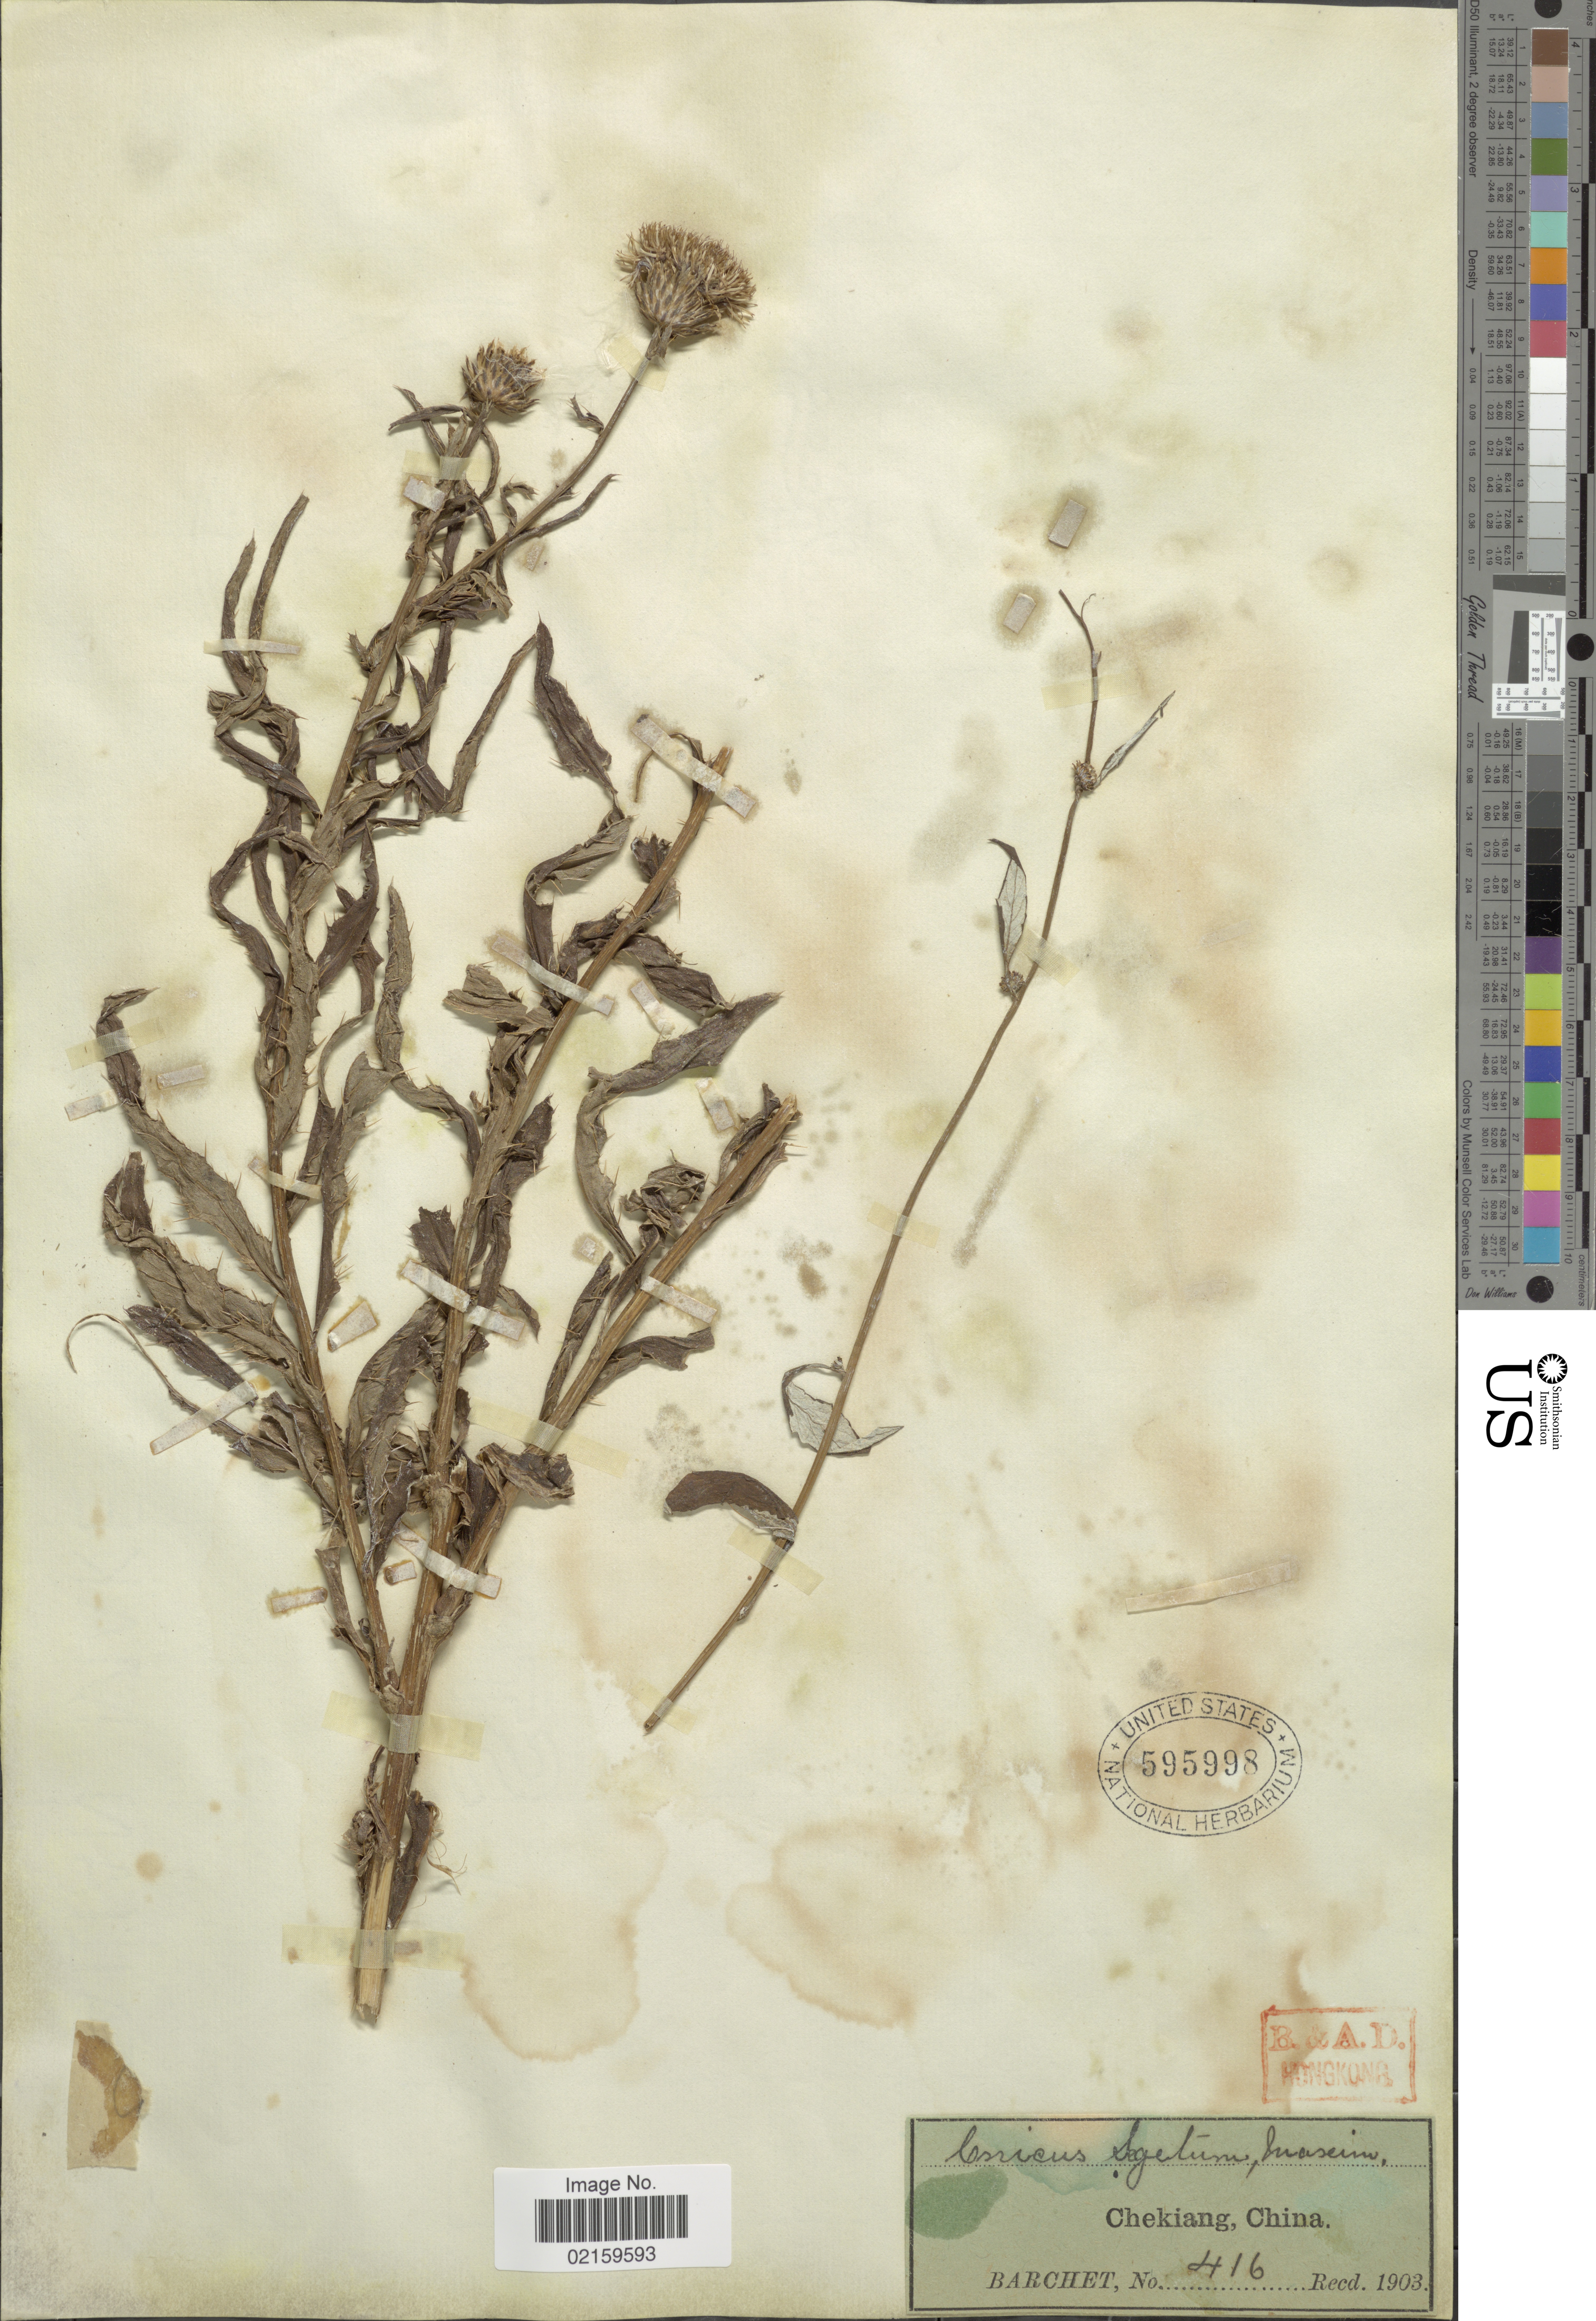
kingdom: Plantae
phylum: Tracheophyta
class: Magnoliopsida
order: Asterales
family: Asteraceae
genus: Breea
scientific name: Breea segeta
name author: (Bunge) Kitam.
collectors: Barchet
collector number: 416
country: China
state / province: Zhejiang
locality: Chekiang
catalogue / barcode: US 595998